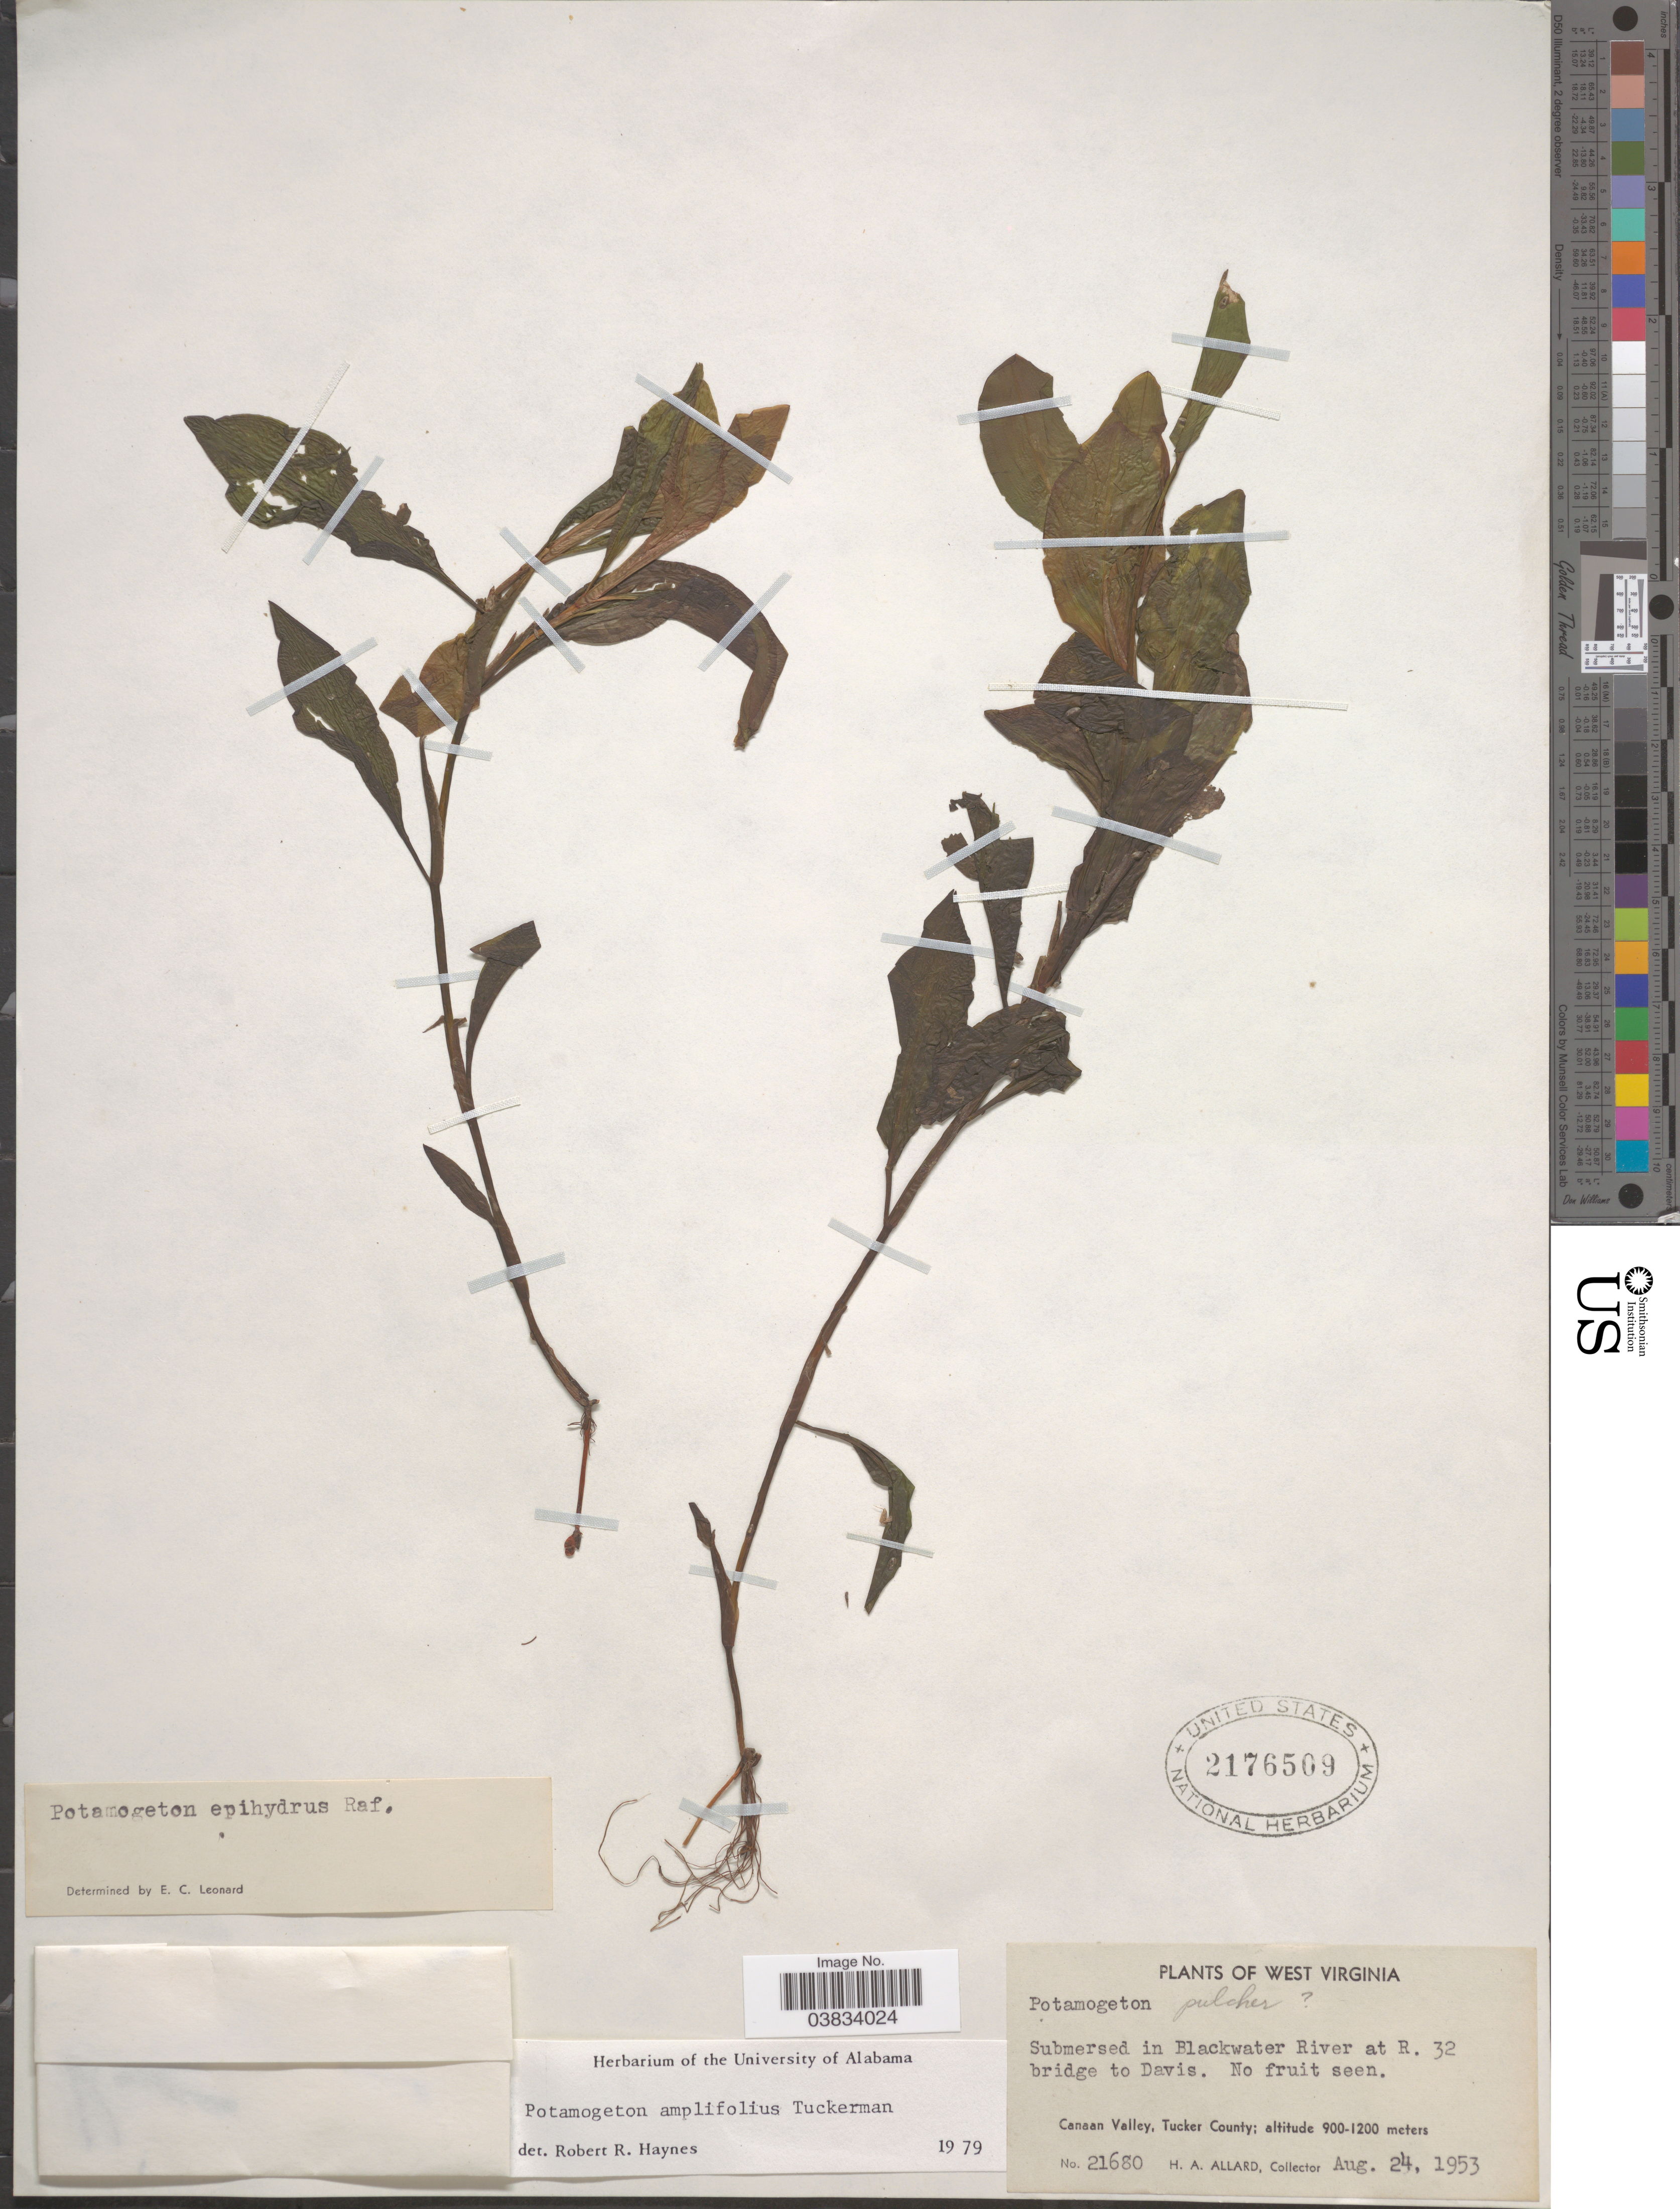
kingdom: Plantae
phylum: Tracheophyta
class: Liliopsida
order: Alismatales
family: Potamogetonaceae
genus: Potamogeton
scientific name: Potamogeton amplifolius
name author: Tuckerm.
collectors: H. A. Allard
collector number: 21680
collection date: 1953-08-24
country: United States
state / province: West Virginia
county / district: Tucker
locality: In Blackwater River at R. 32 bridge to Davis. Canaan Valley, Tucker County.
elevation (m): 900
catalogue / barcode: US 2176509